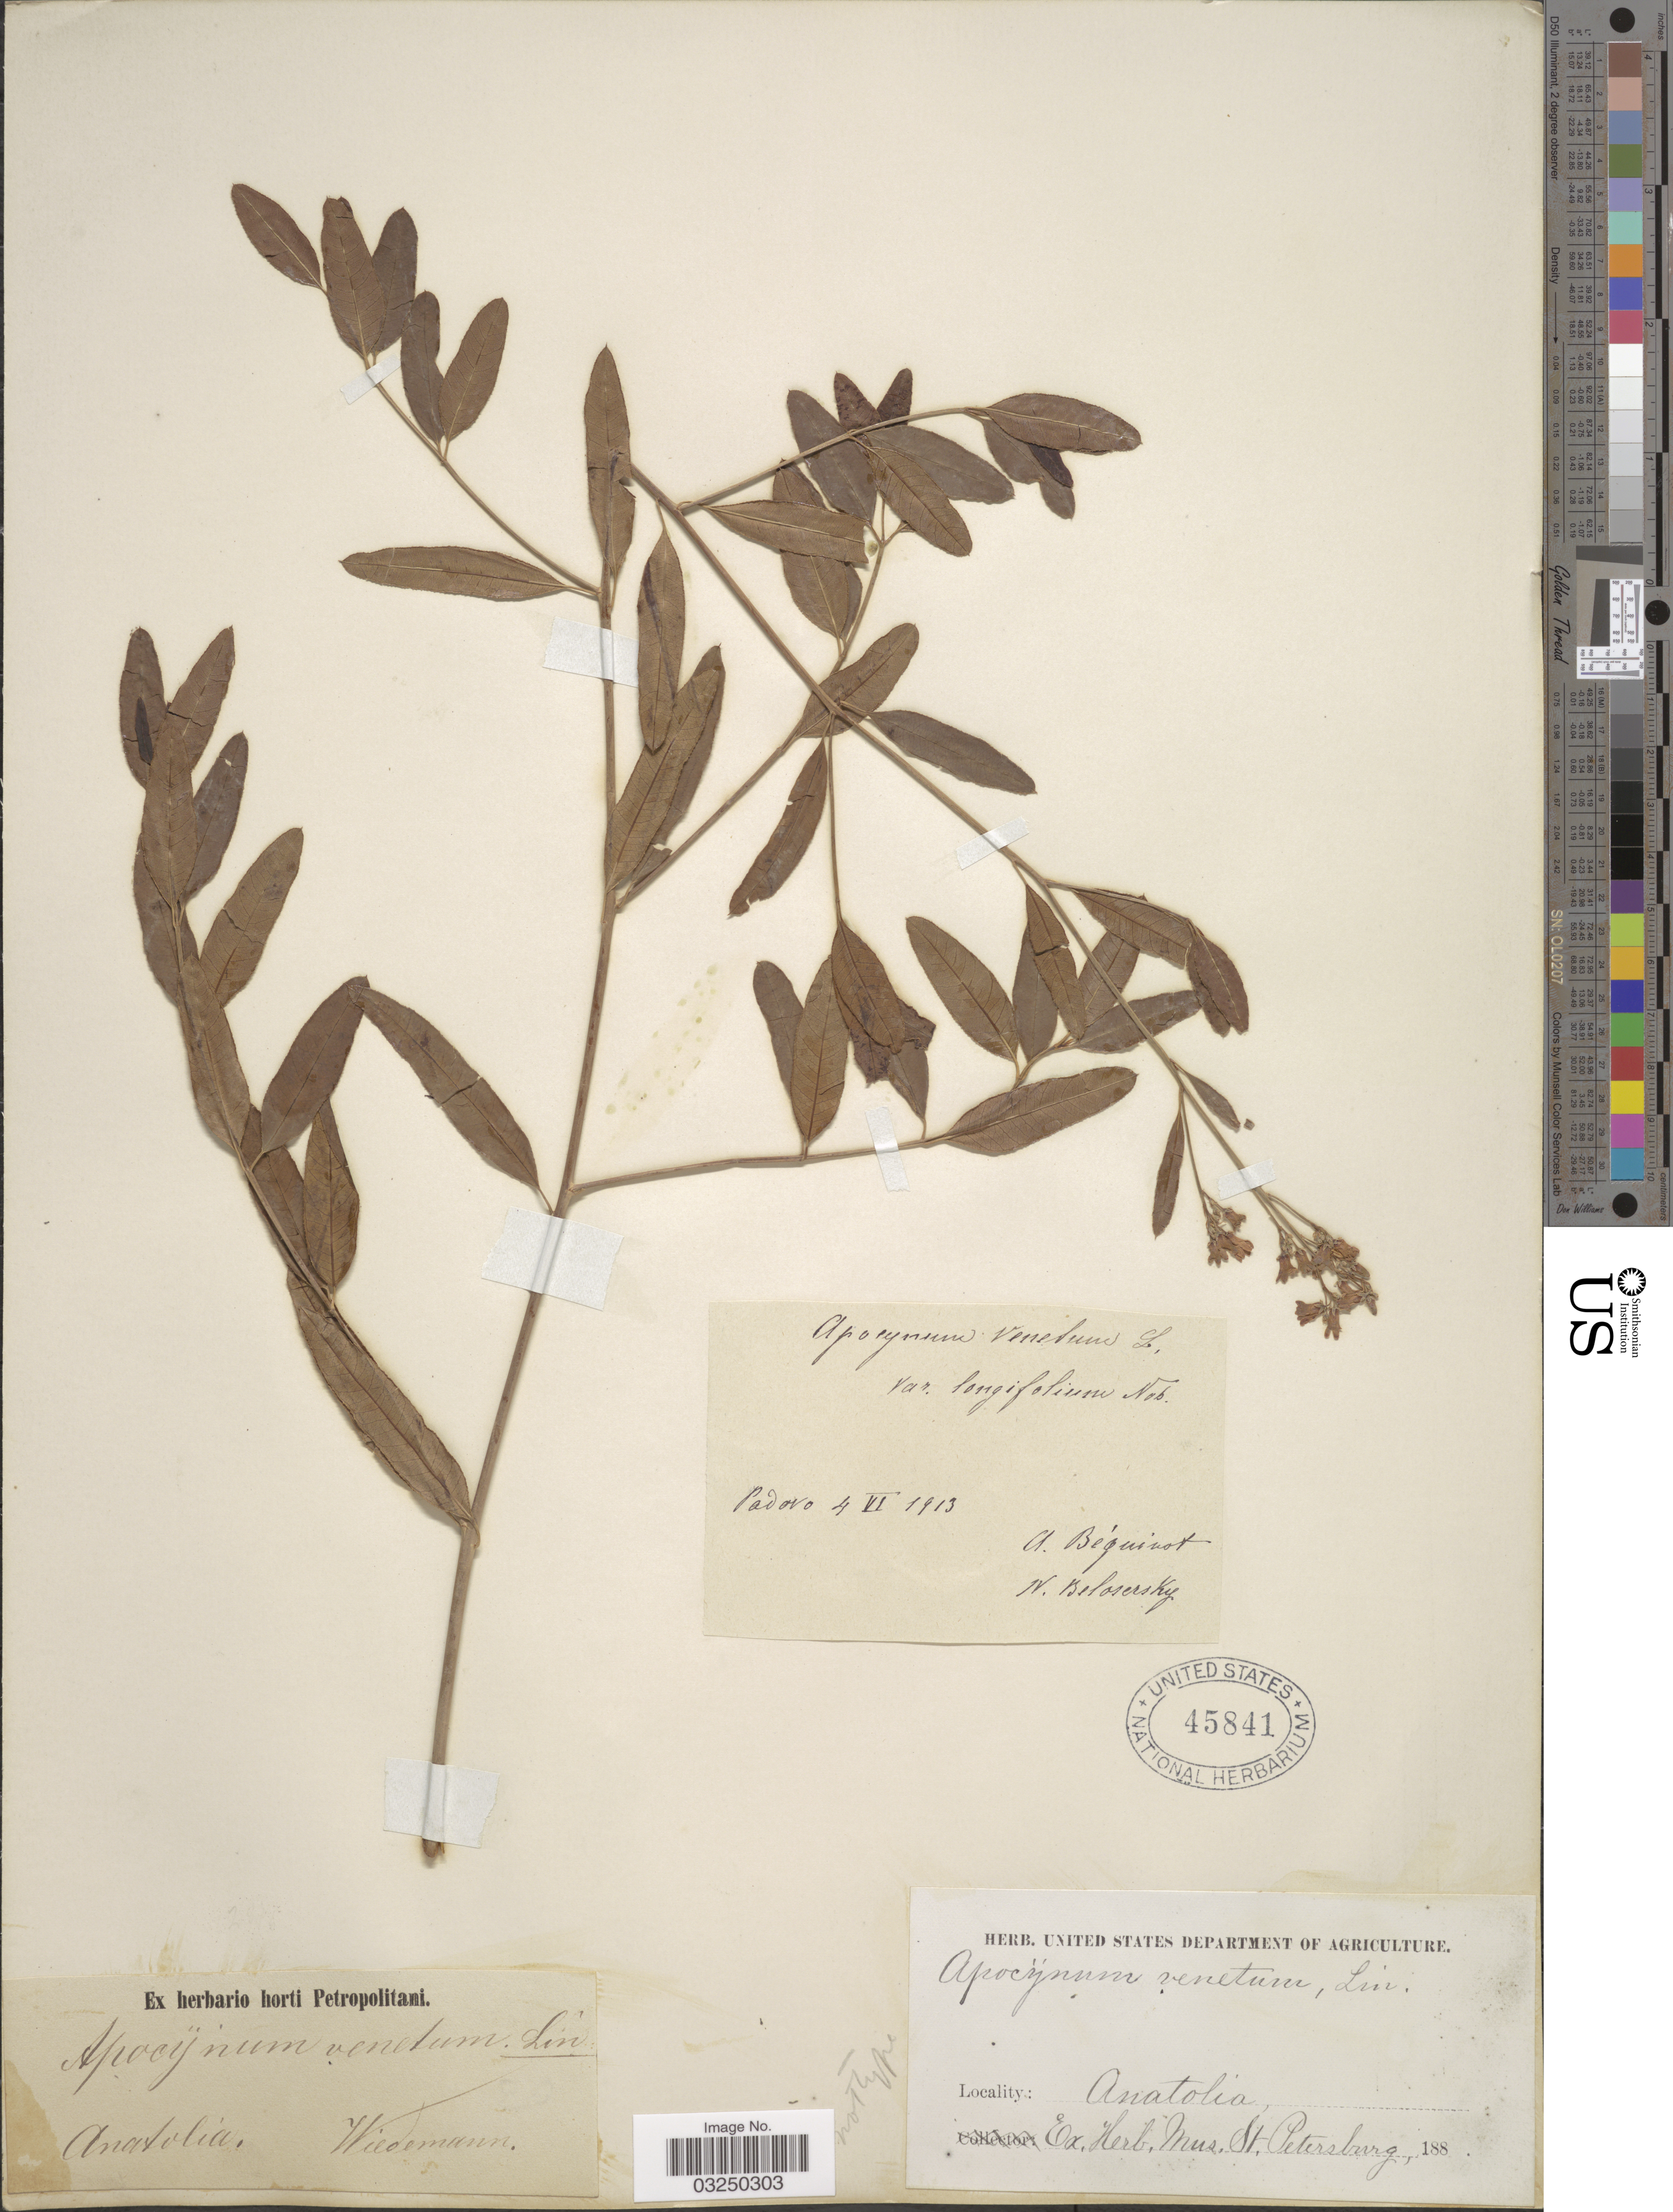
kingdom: Plantae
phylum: Tracheophyta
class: Magnoliopsida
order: Gentianales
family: Apocynaceae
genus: Apocynum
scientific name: Apocynum venetum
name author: L.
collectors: Wiedemann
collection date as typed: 188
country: Turkey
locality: Anatolia.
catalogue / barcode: US 45841